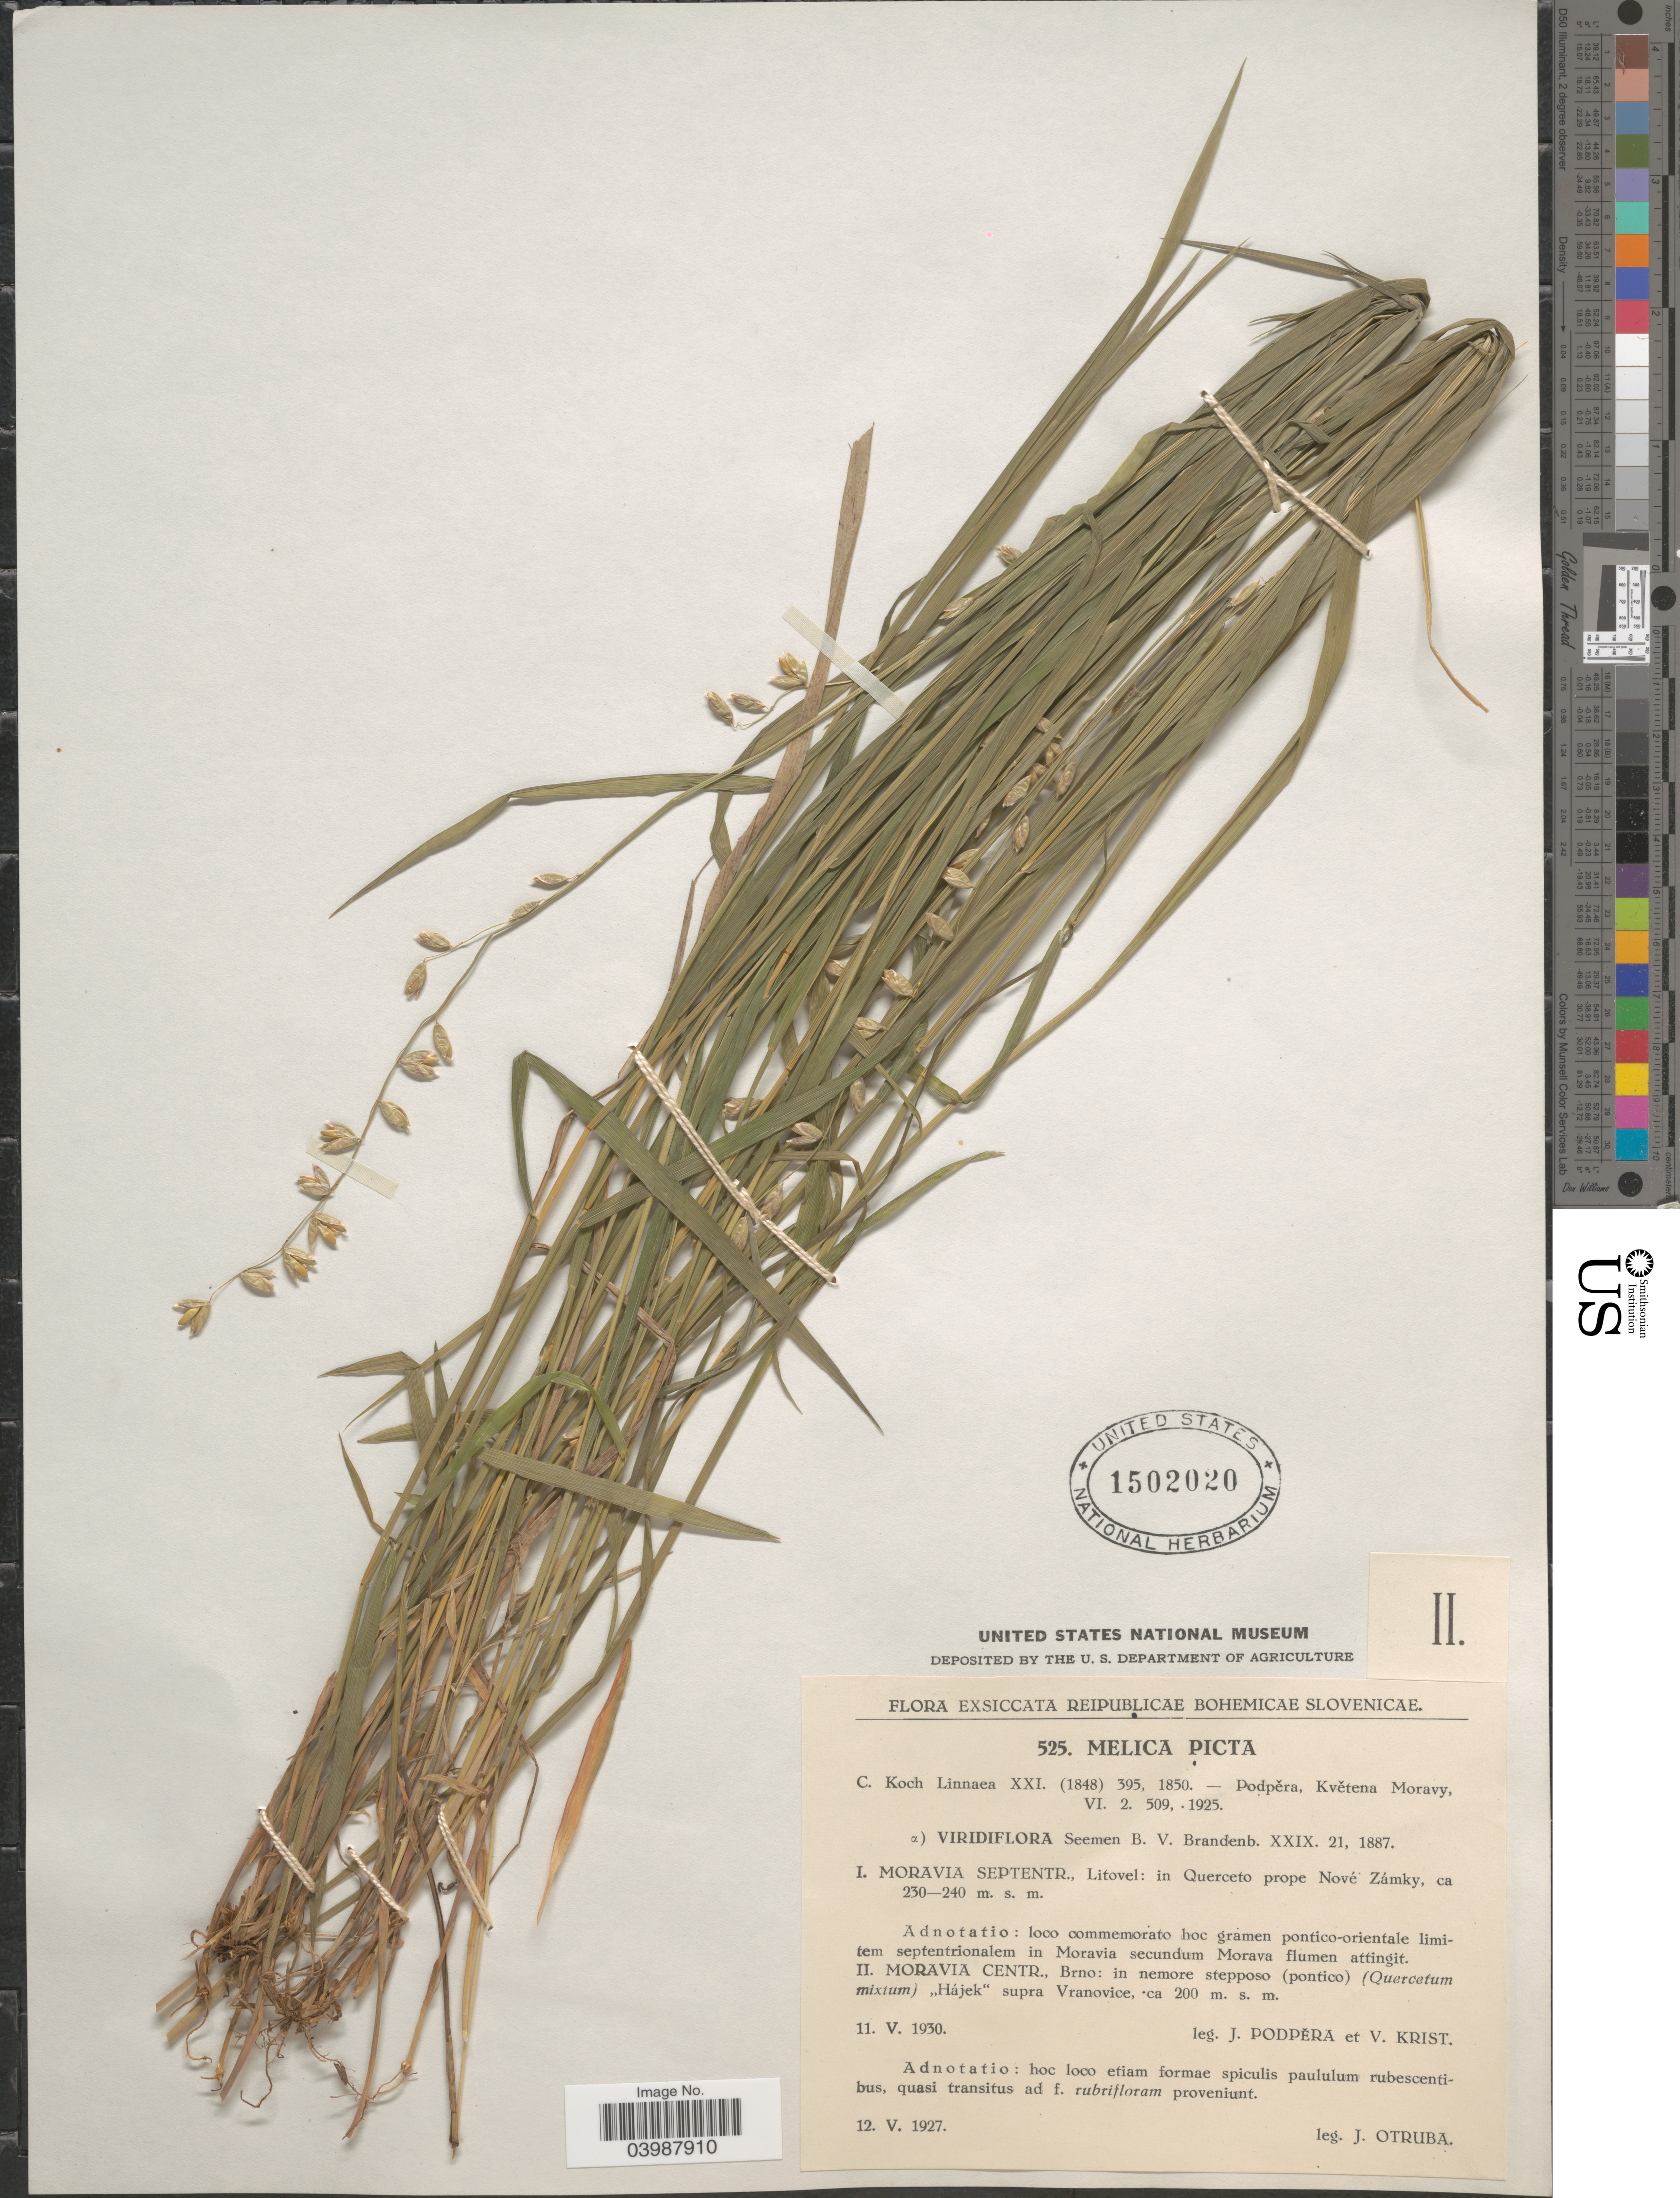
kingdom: Plantae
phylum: Tracheophyta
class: Liliopsida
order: Poales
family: Poaceae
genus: Melica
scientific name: Melica picta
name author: K. Koch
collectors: A. Podpera & V. Krist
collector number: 525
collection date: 1930-05-11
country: Czechia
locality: Moravia Centr., Brno: in nemore stepposo (pontico) (Quercetum mixium) "Hájek" supra Vranovice.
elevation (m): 200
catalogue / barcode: US 1502020